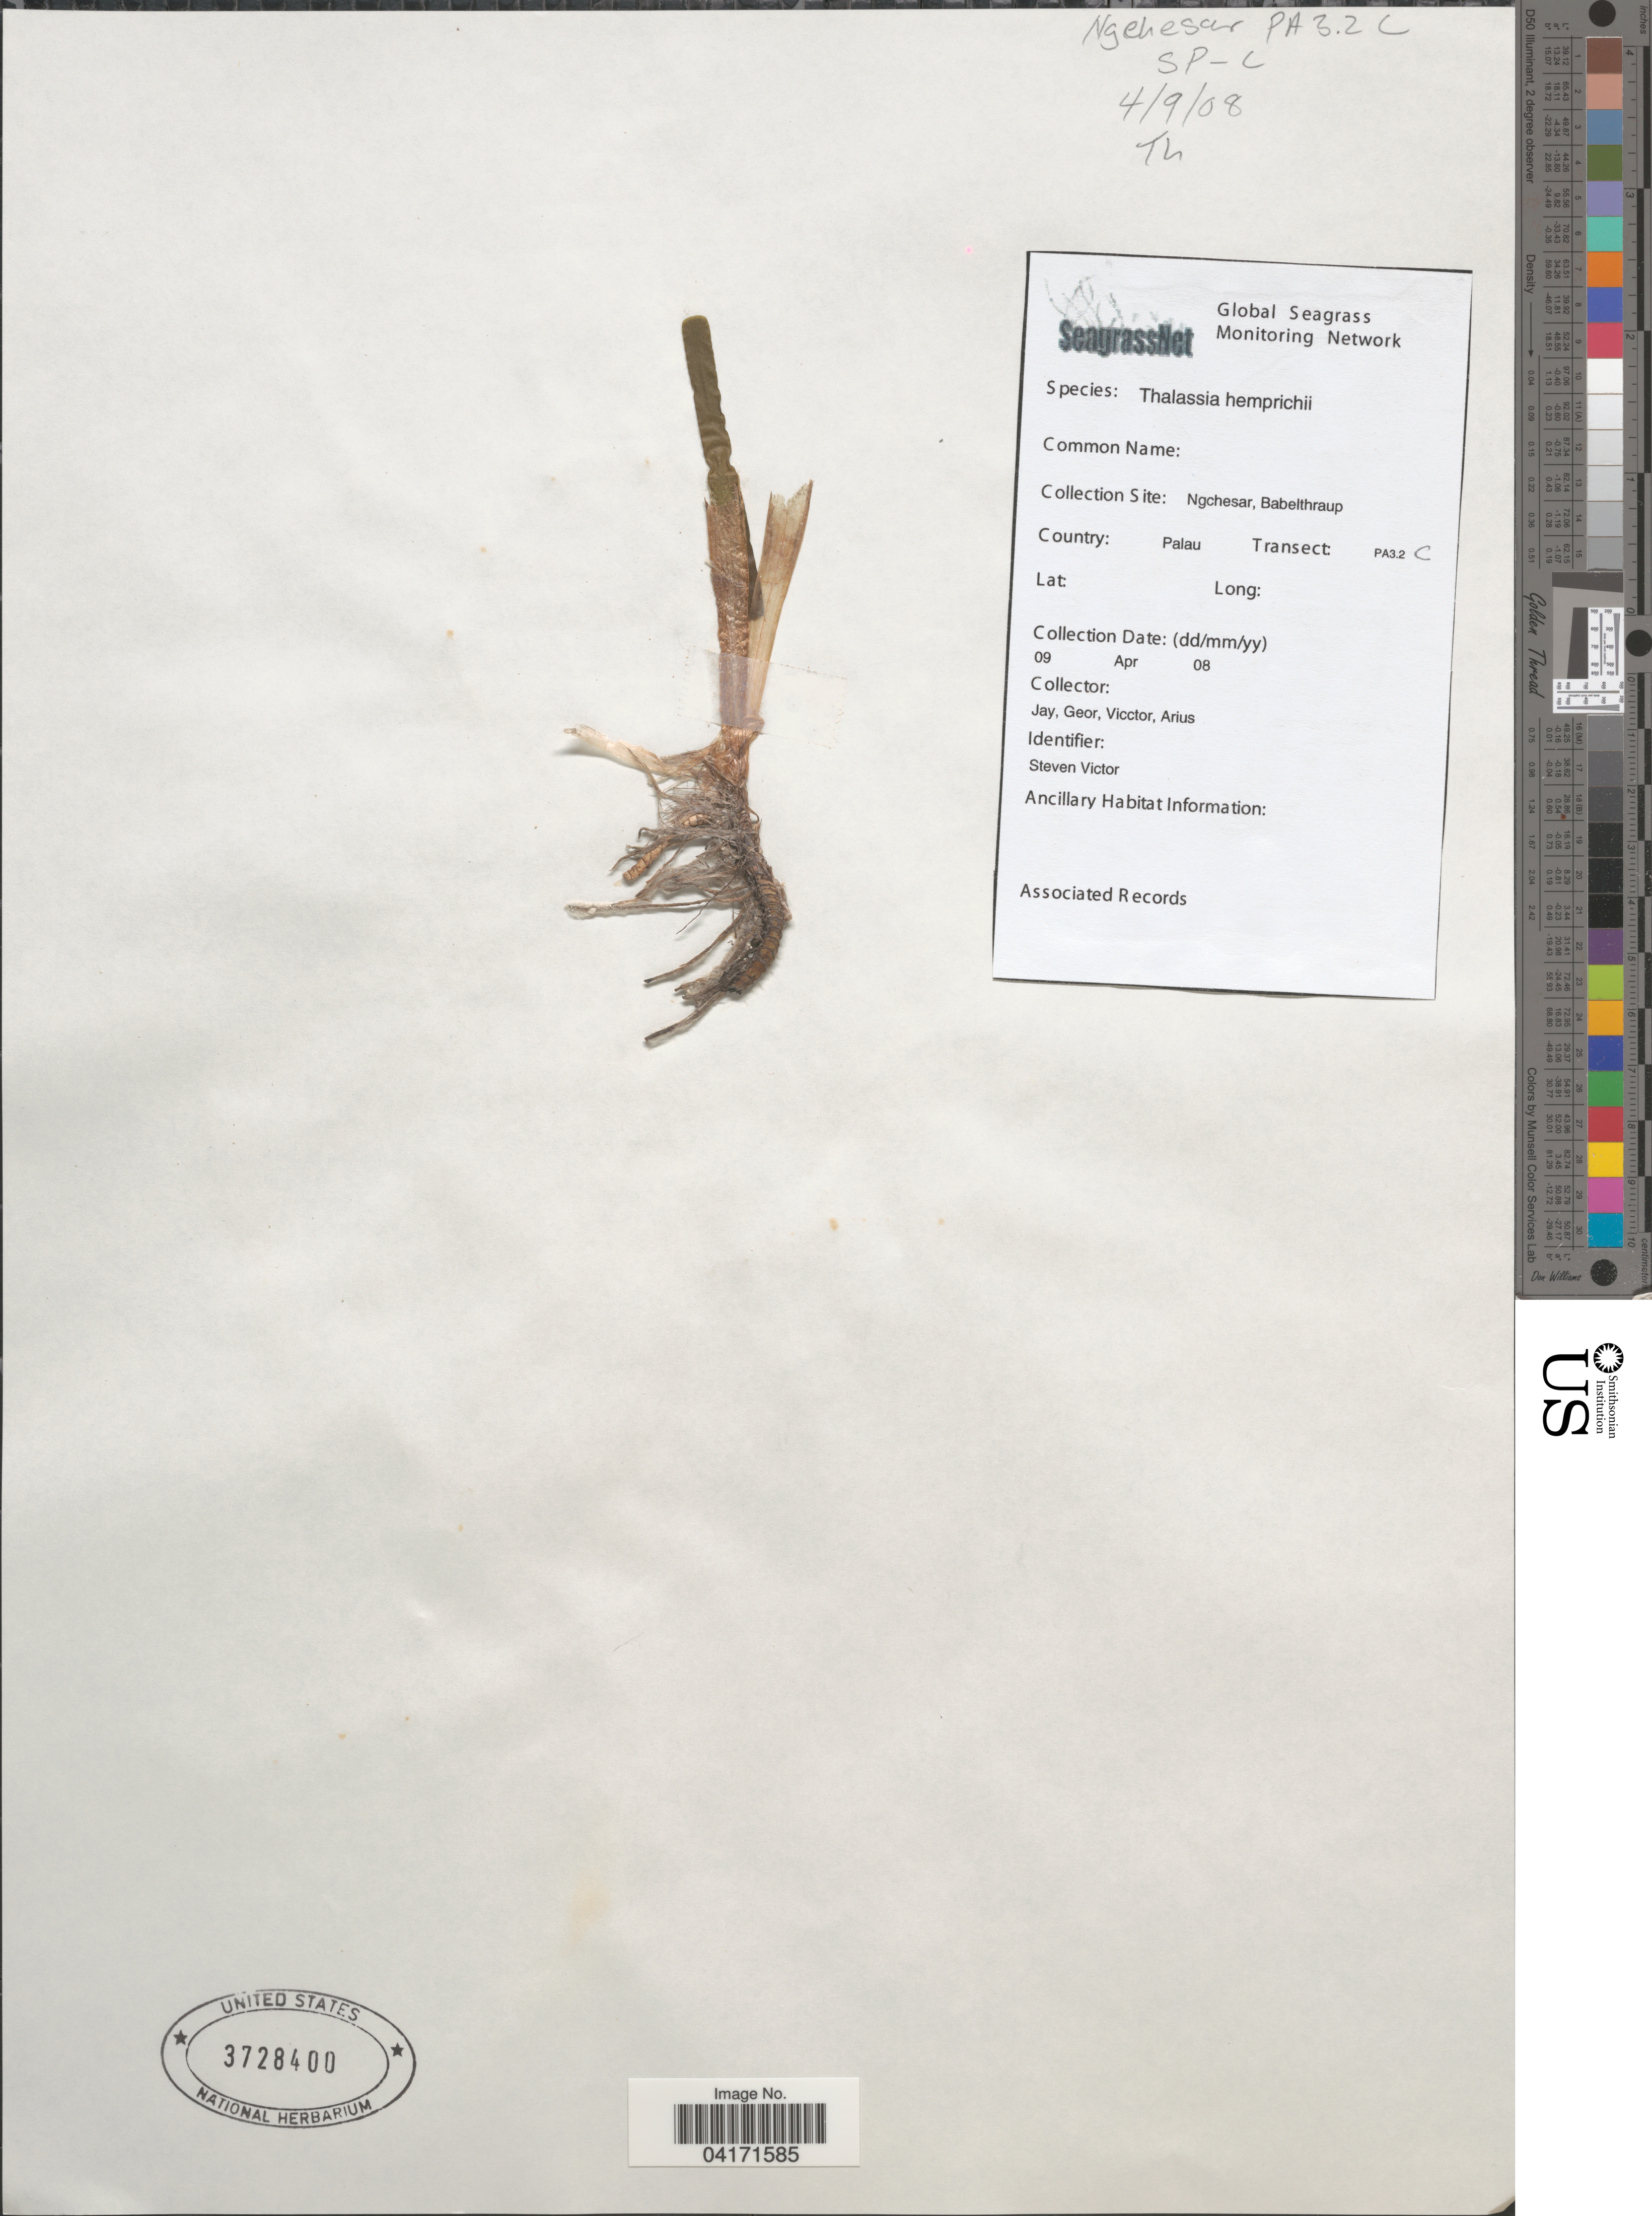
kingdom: Plantae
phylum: Tracheophyta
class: Liliopsida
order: Alismatales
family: Hydrocharitaceae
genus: Thalassia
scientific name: Thalassia hemprichii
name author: Asch.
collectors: Jay, Geor, Victor & Arius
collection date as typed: Transcribed d/m/y: 9/4/8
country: Palau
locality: Ngchesar, Babelthraup. Palau. Transect: PA3.2 C.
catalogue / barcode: US 3728400